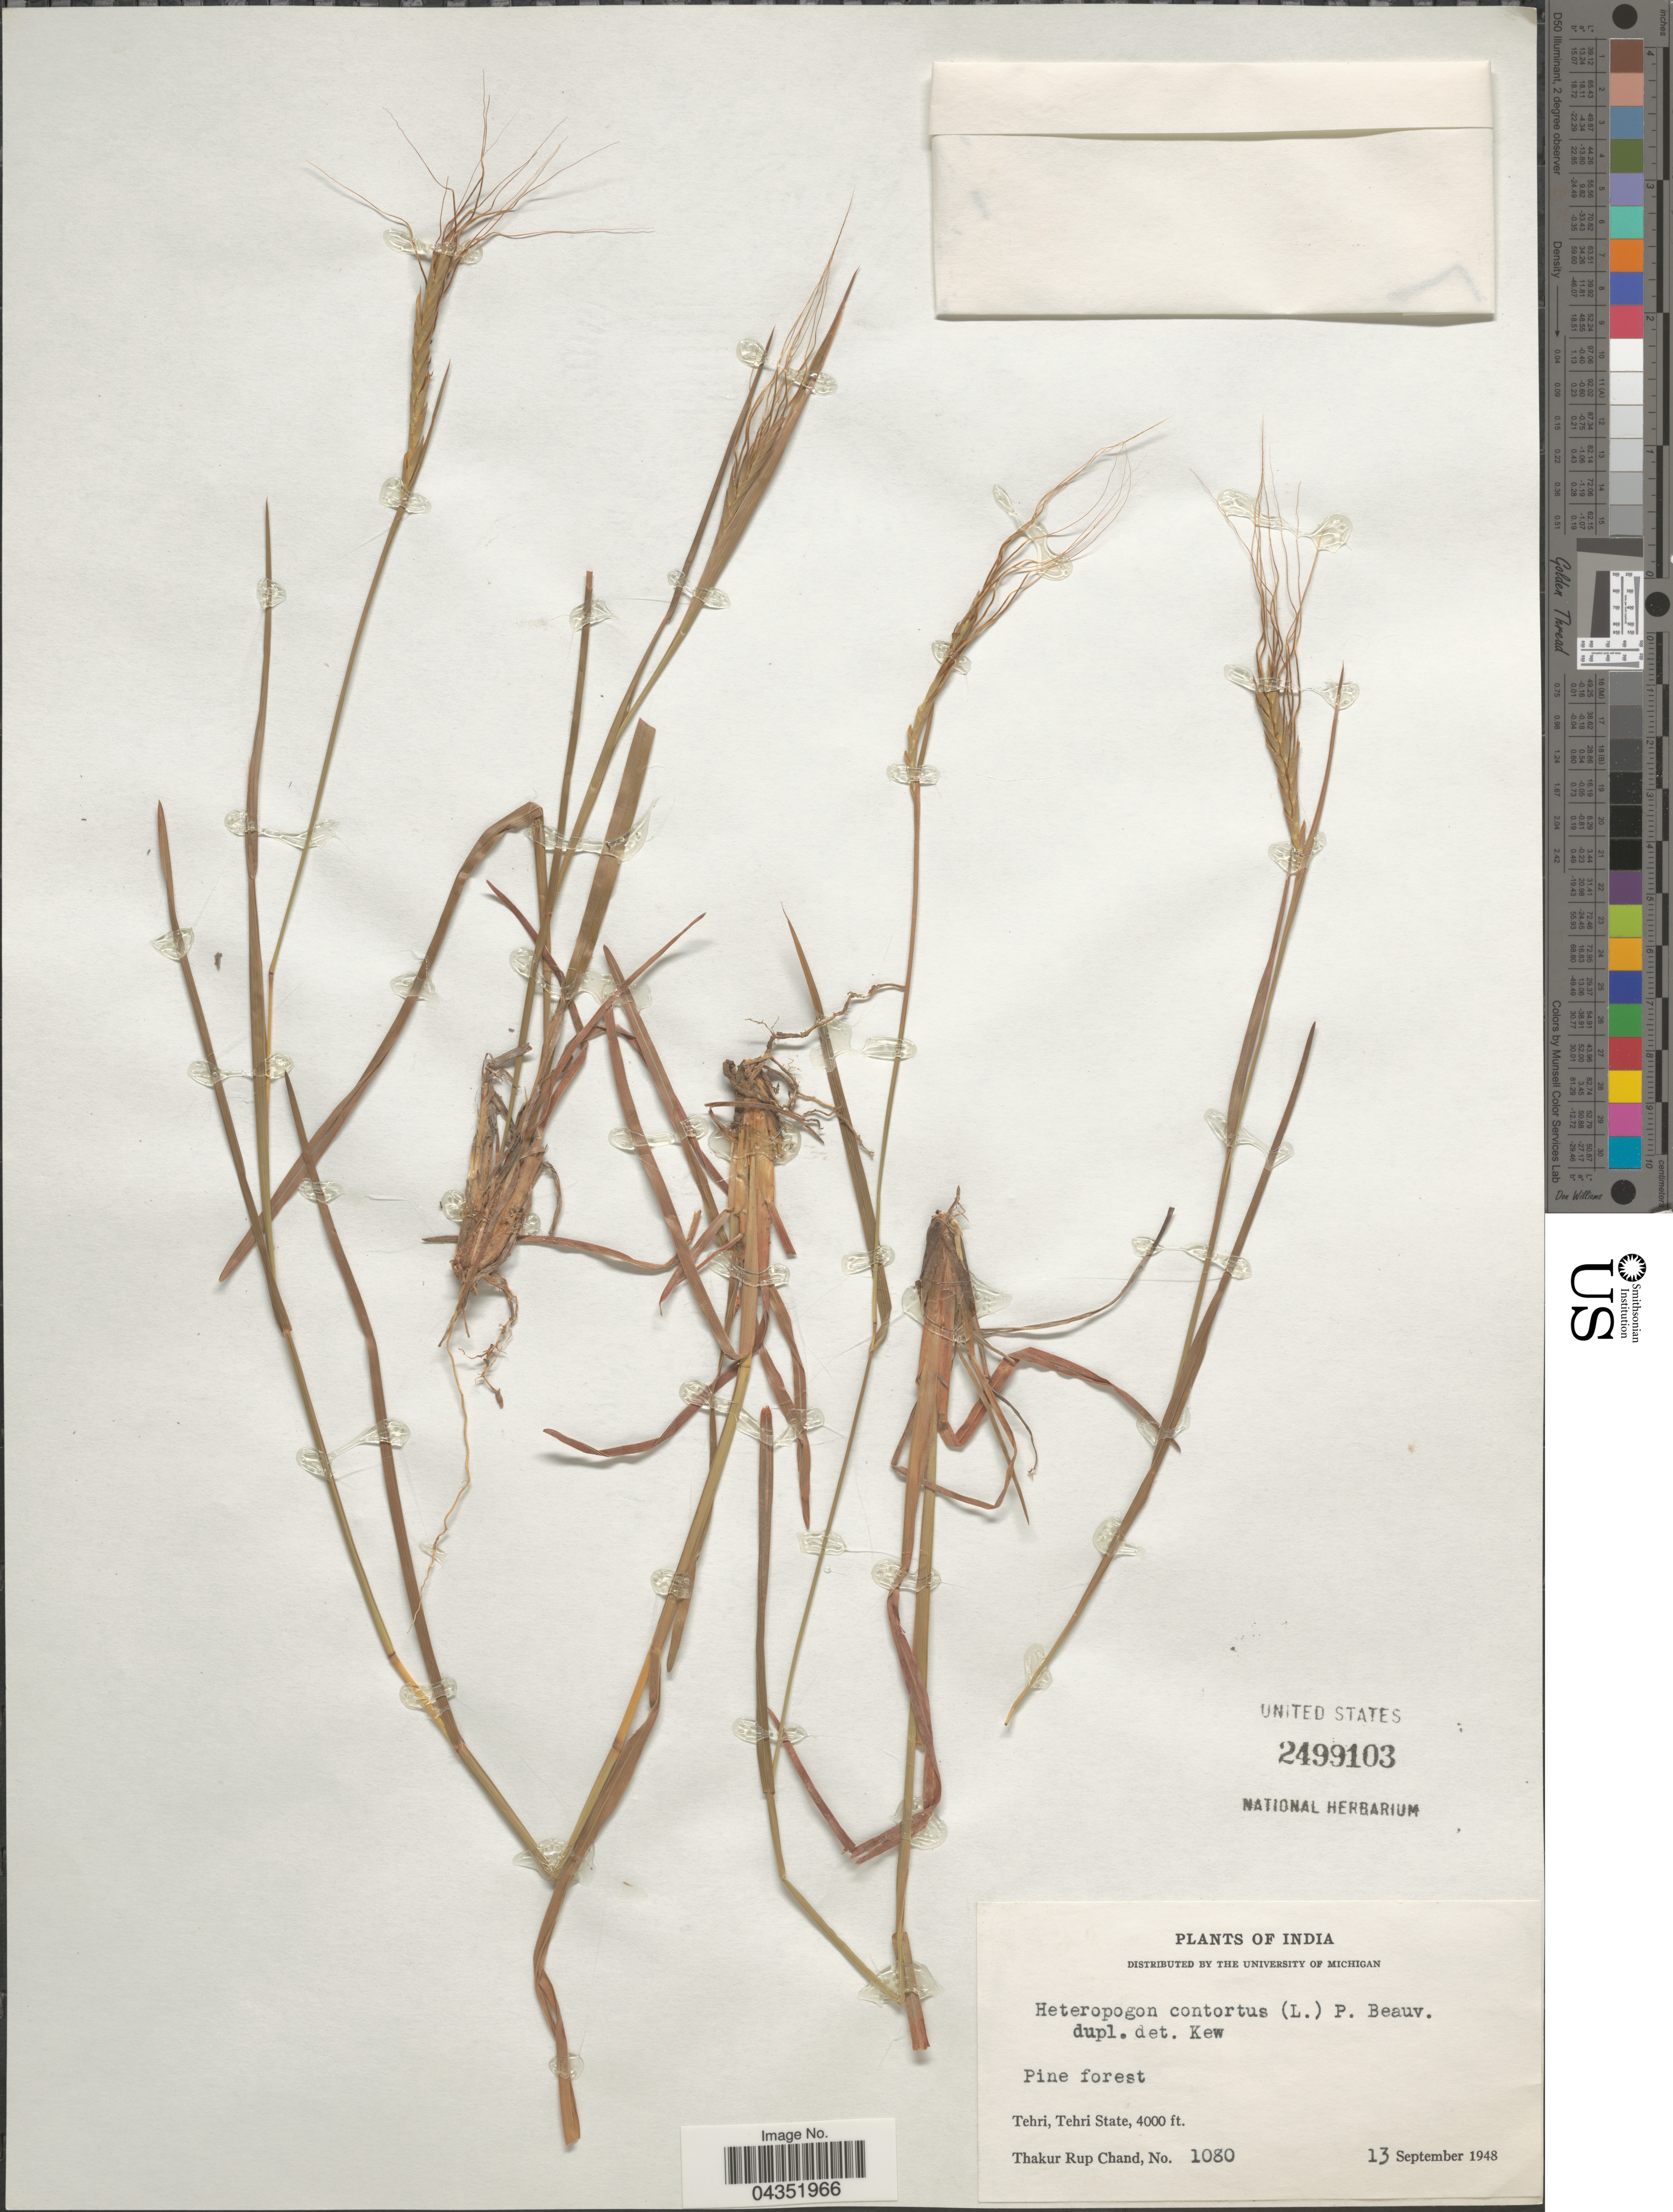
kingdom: Plantae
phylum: Tracheophyta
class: Liliopsida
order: Poales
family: Poaceae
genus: Heteropogon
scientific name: Heteropogon contortus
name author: (L.) P. Beauv. ex Roem. & Schult.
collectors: T. R. Chand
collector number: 1080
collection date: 1948-09-13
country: India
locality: Tehri, Tehri State.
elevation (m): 1219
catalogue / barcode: US 2499103